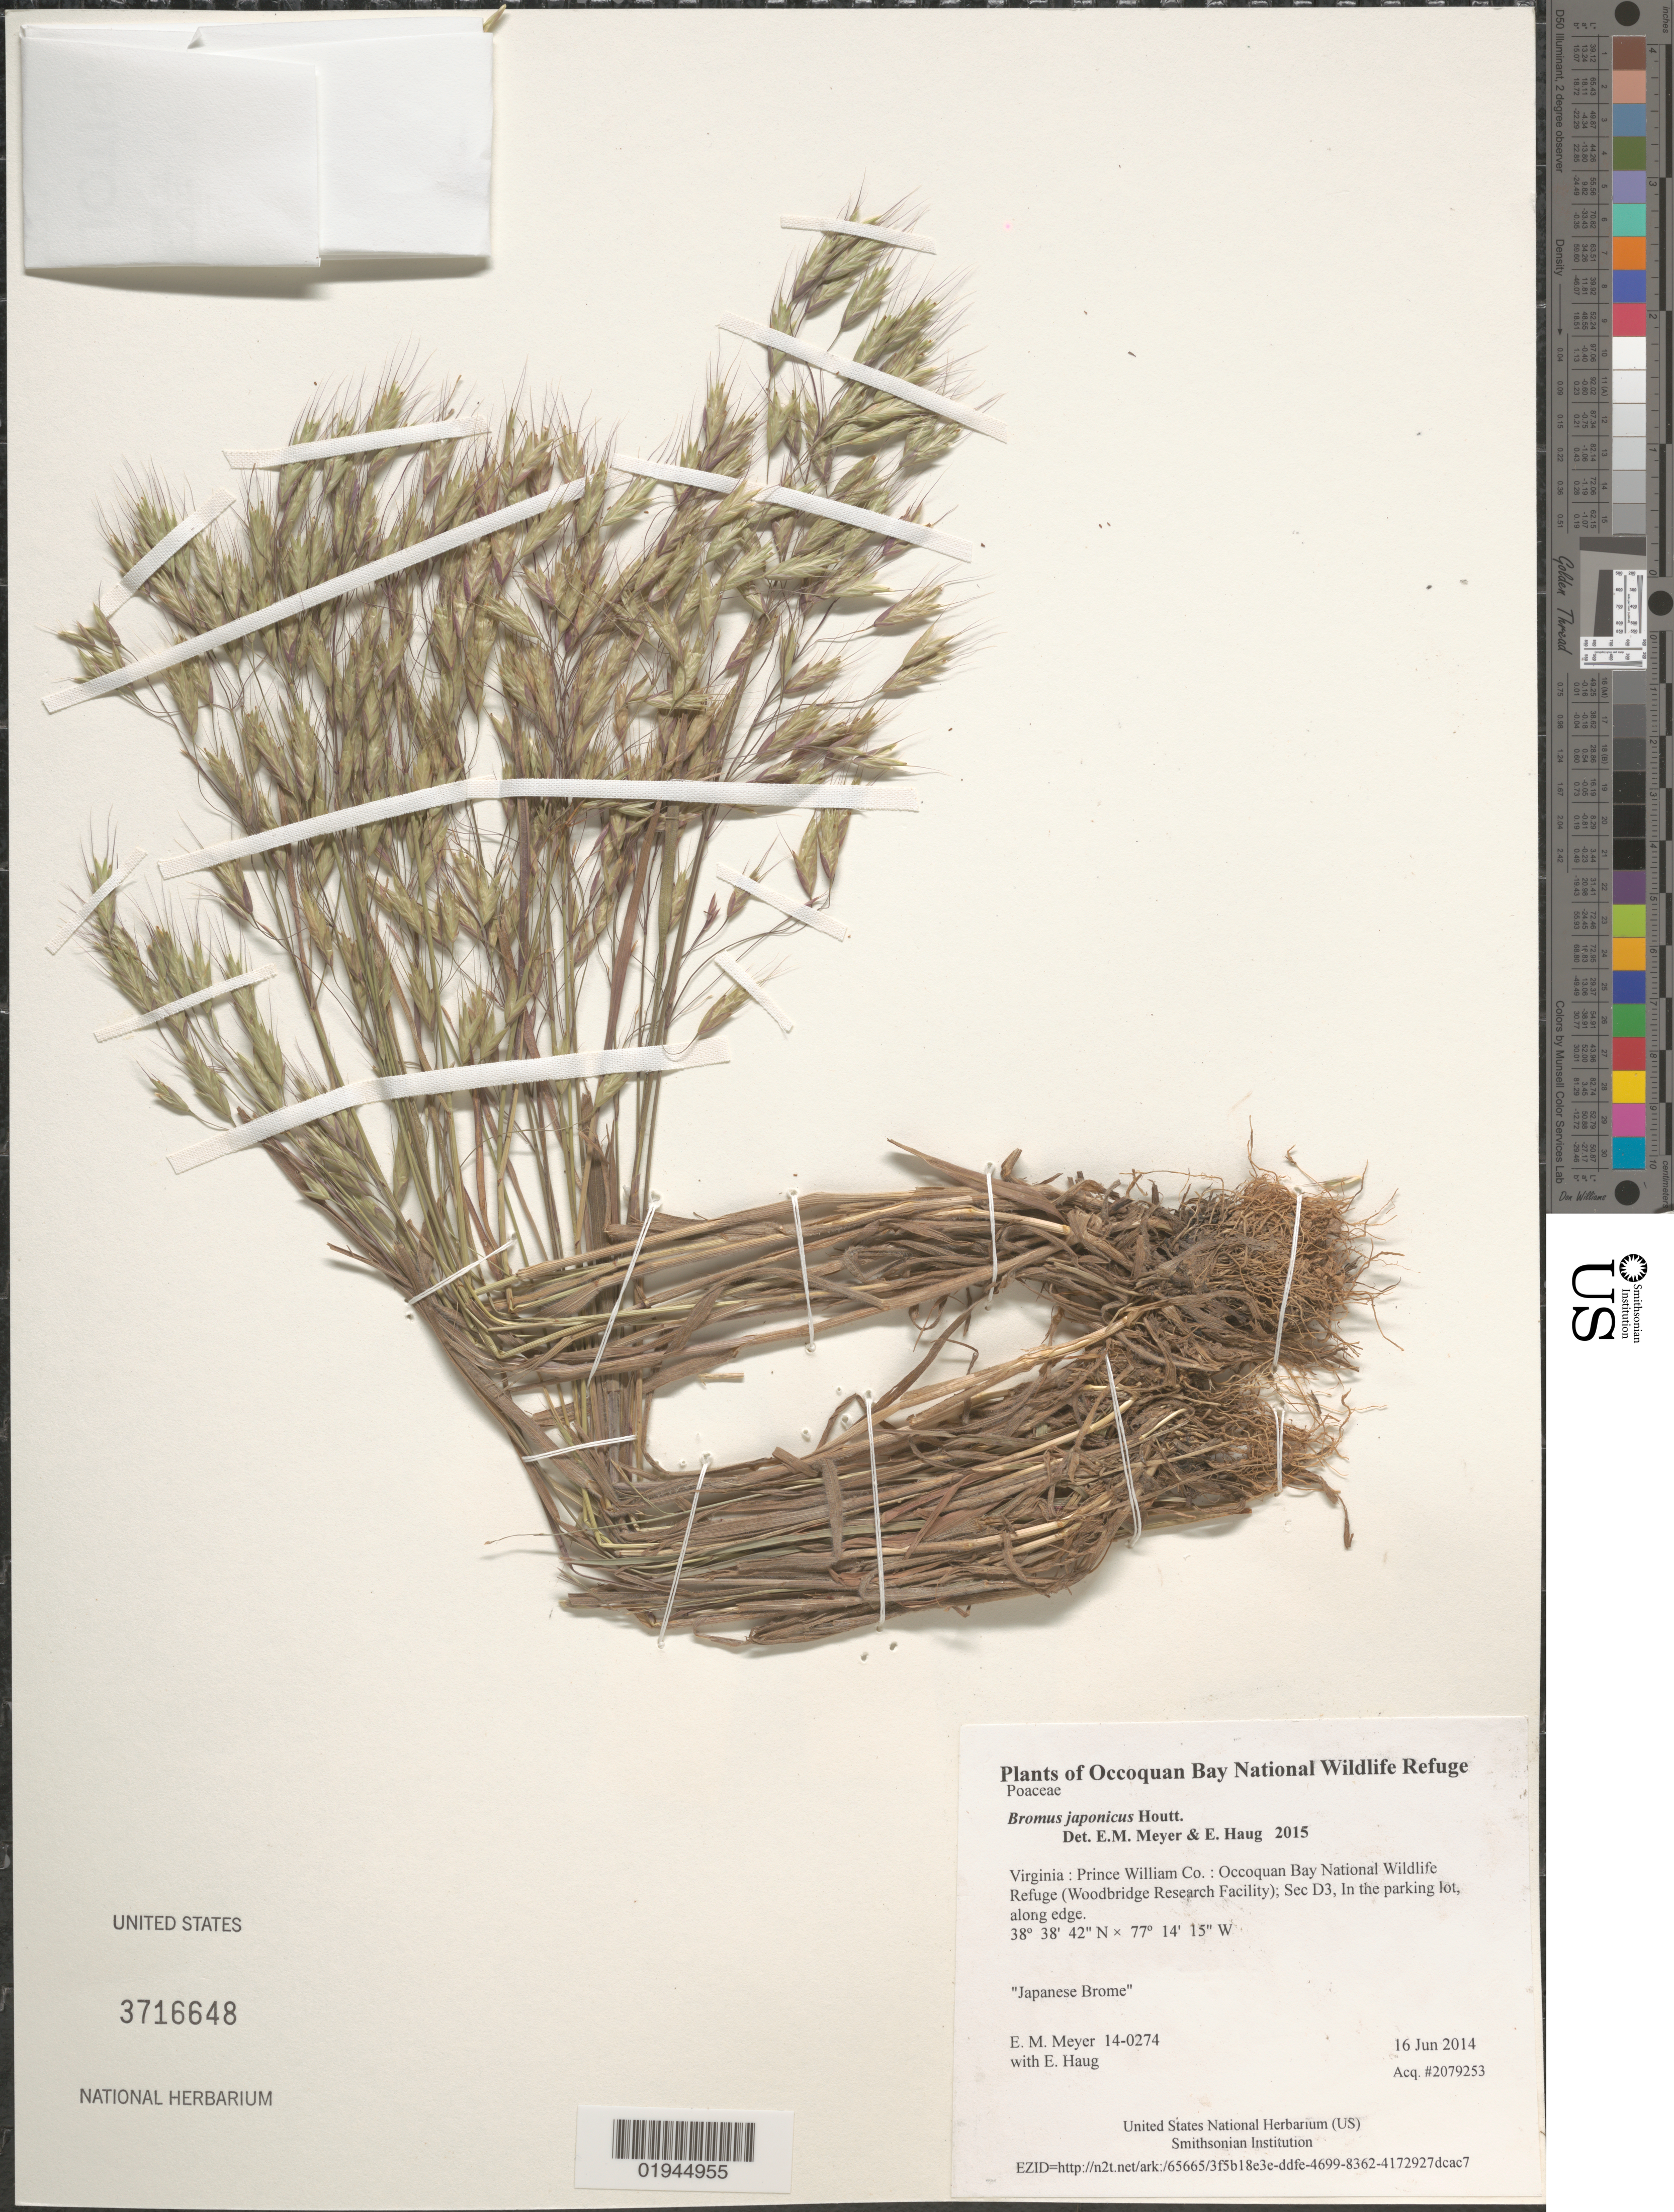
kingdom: Plantae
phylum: Tracheophyta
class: Liliopsida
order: Poales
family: Poaceae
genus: Bromus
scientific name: Bromus japonicus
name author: Houtt.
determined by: Meyer, E. M.; Haug, E.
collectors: E. M. Meyer & E. Haug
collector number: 14-0274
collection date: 2014-06-16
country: United States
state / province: Virginia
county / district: Prince William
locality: Occoquan Bay National Wildlife Refuge (Woodbridge Research Facility); Sec D3, In the parking lot, along edge.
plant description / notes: Japanese Brome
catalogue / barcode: US 3716648